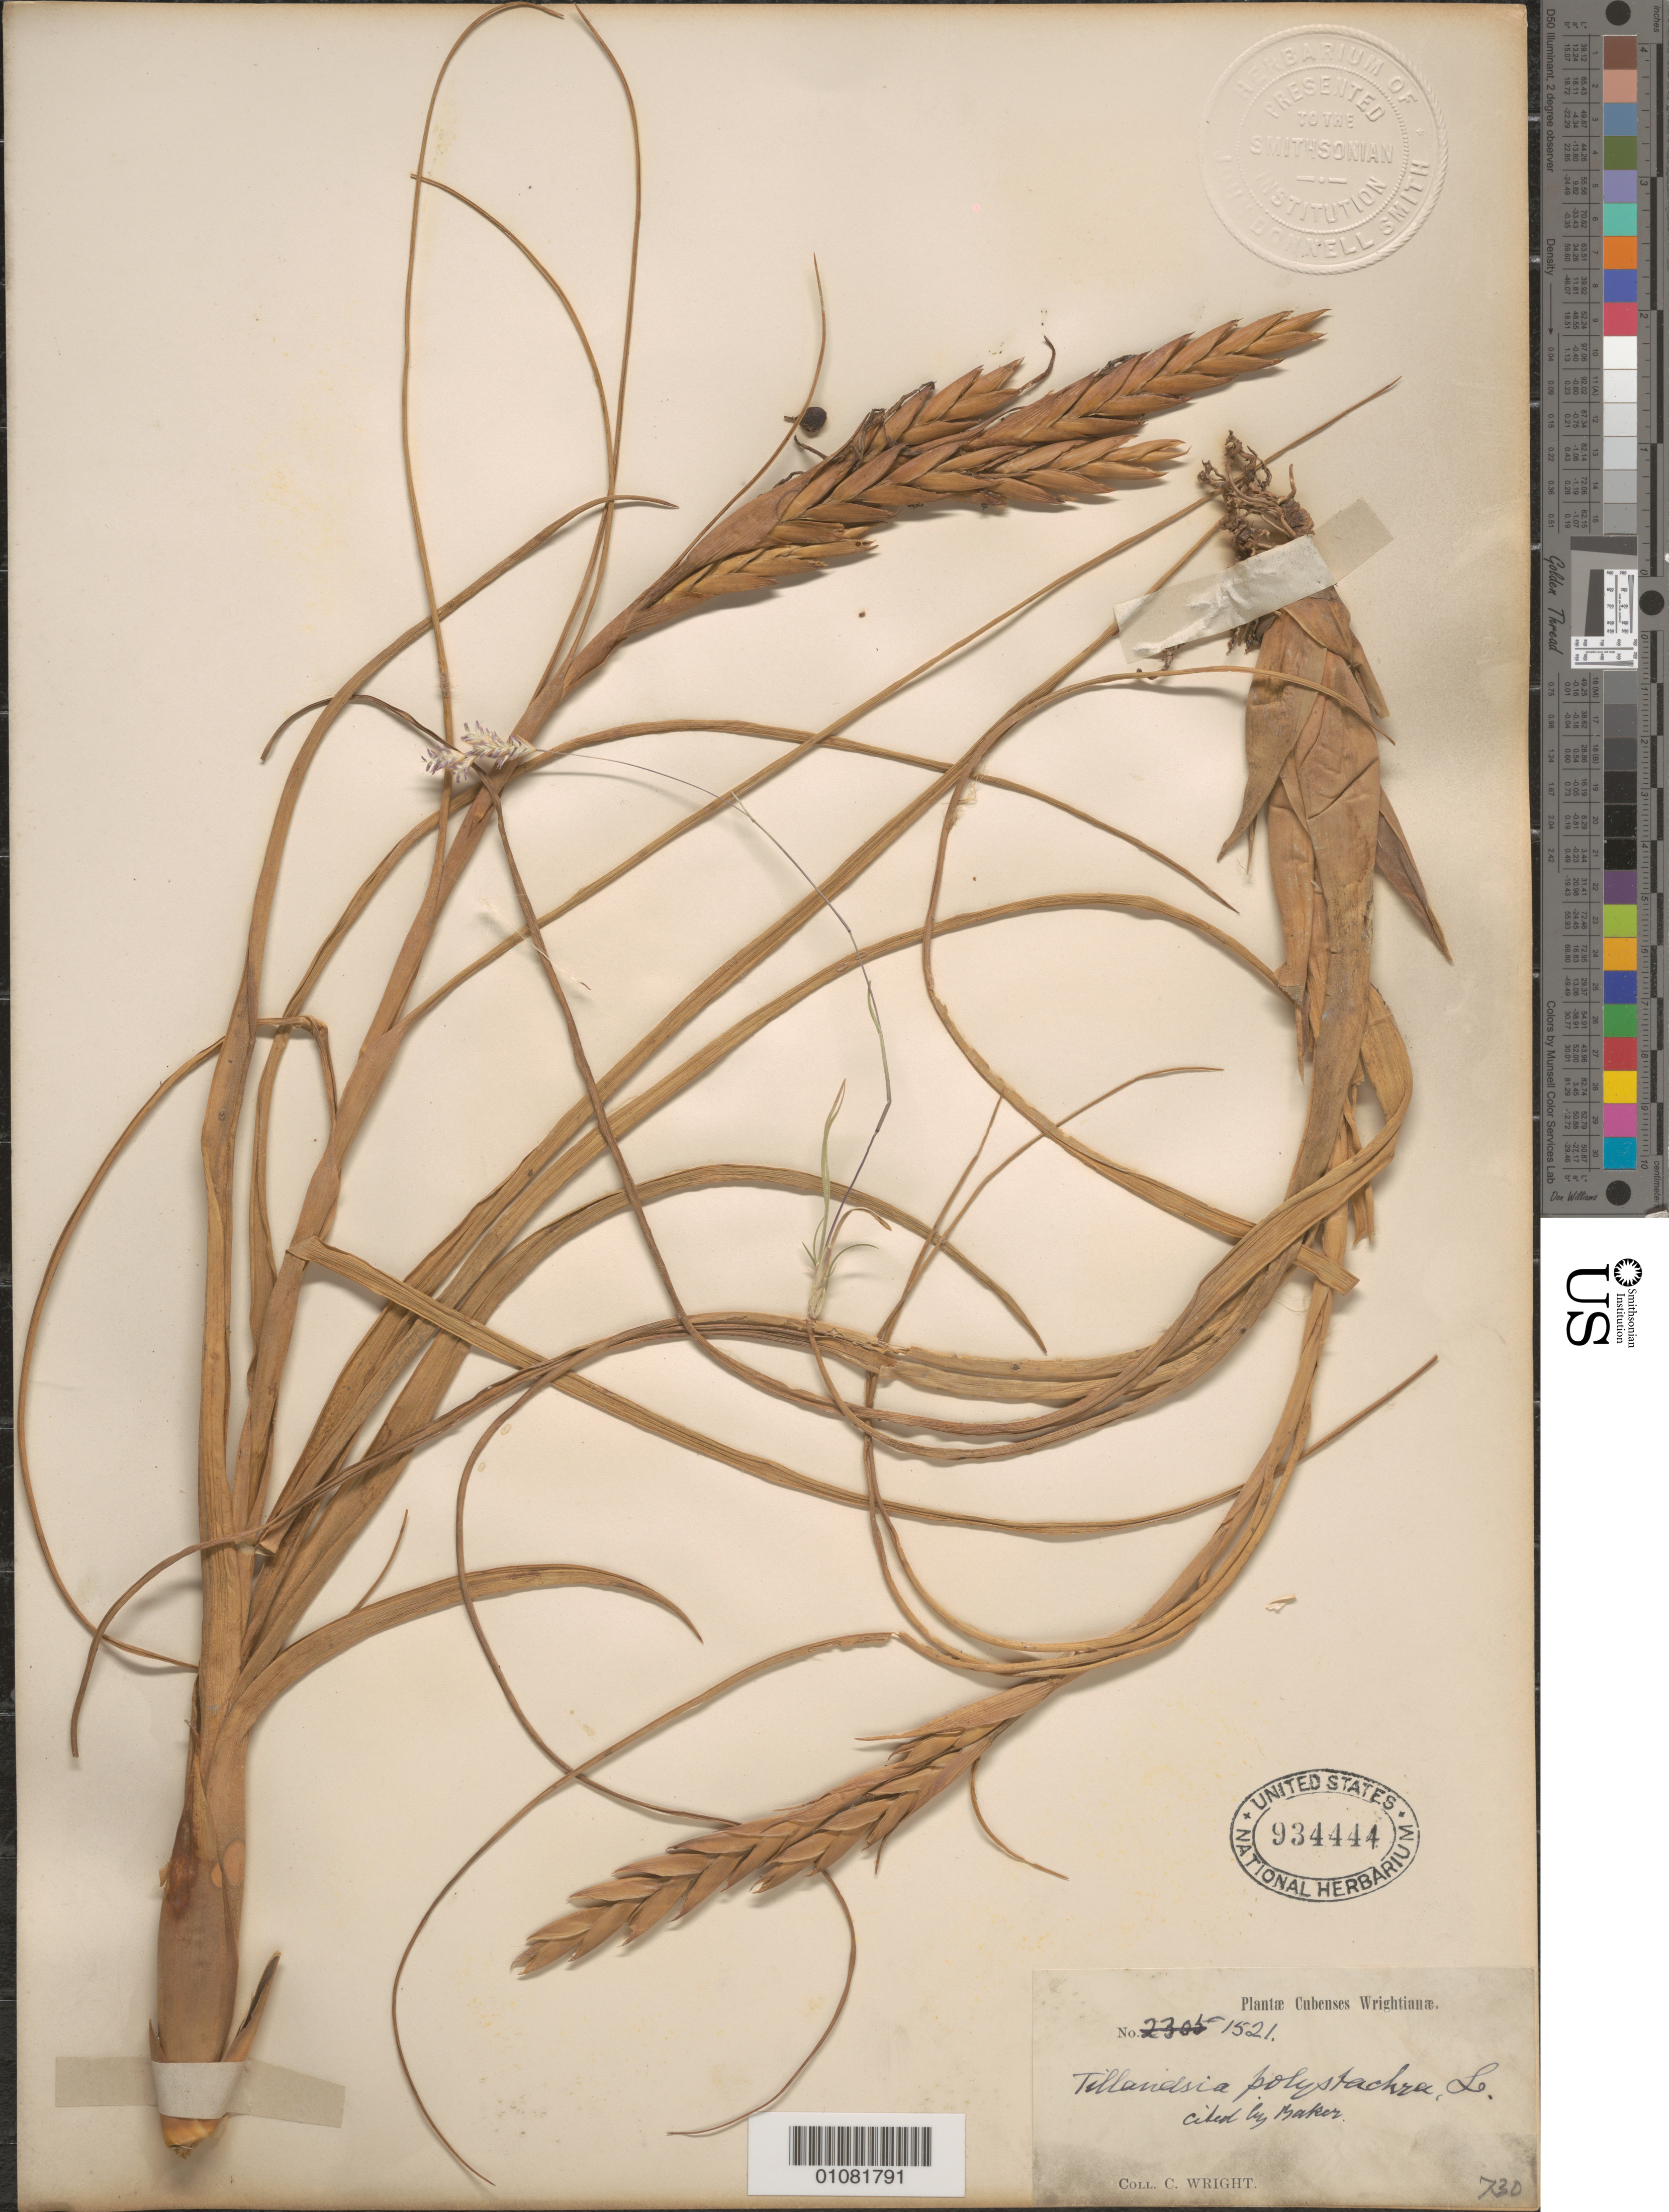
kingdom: Plantae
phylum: Tracheophyta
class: Liliopsida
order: Poales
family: Bromeliaceae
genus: Tillandsia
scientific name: Tillandsia polystachia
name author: (L.) L.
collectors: C. Wright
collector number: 1521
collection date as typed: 1800 to 1899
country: Cuba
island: Cuba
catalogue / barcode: US 934444